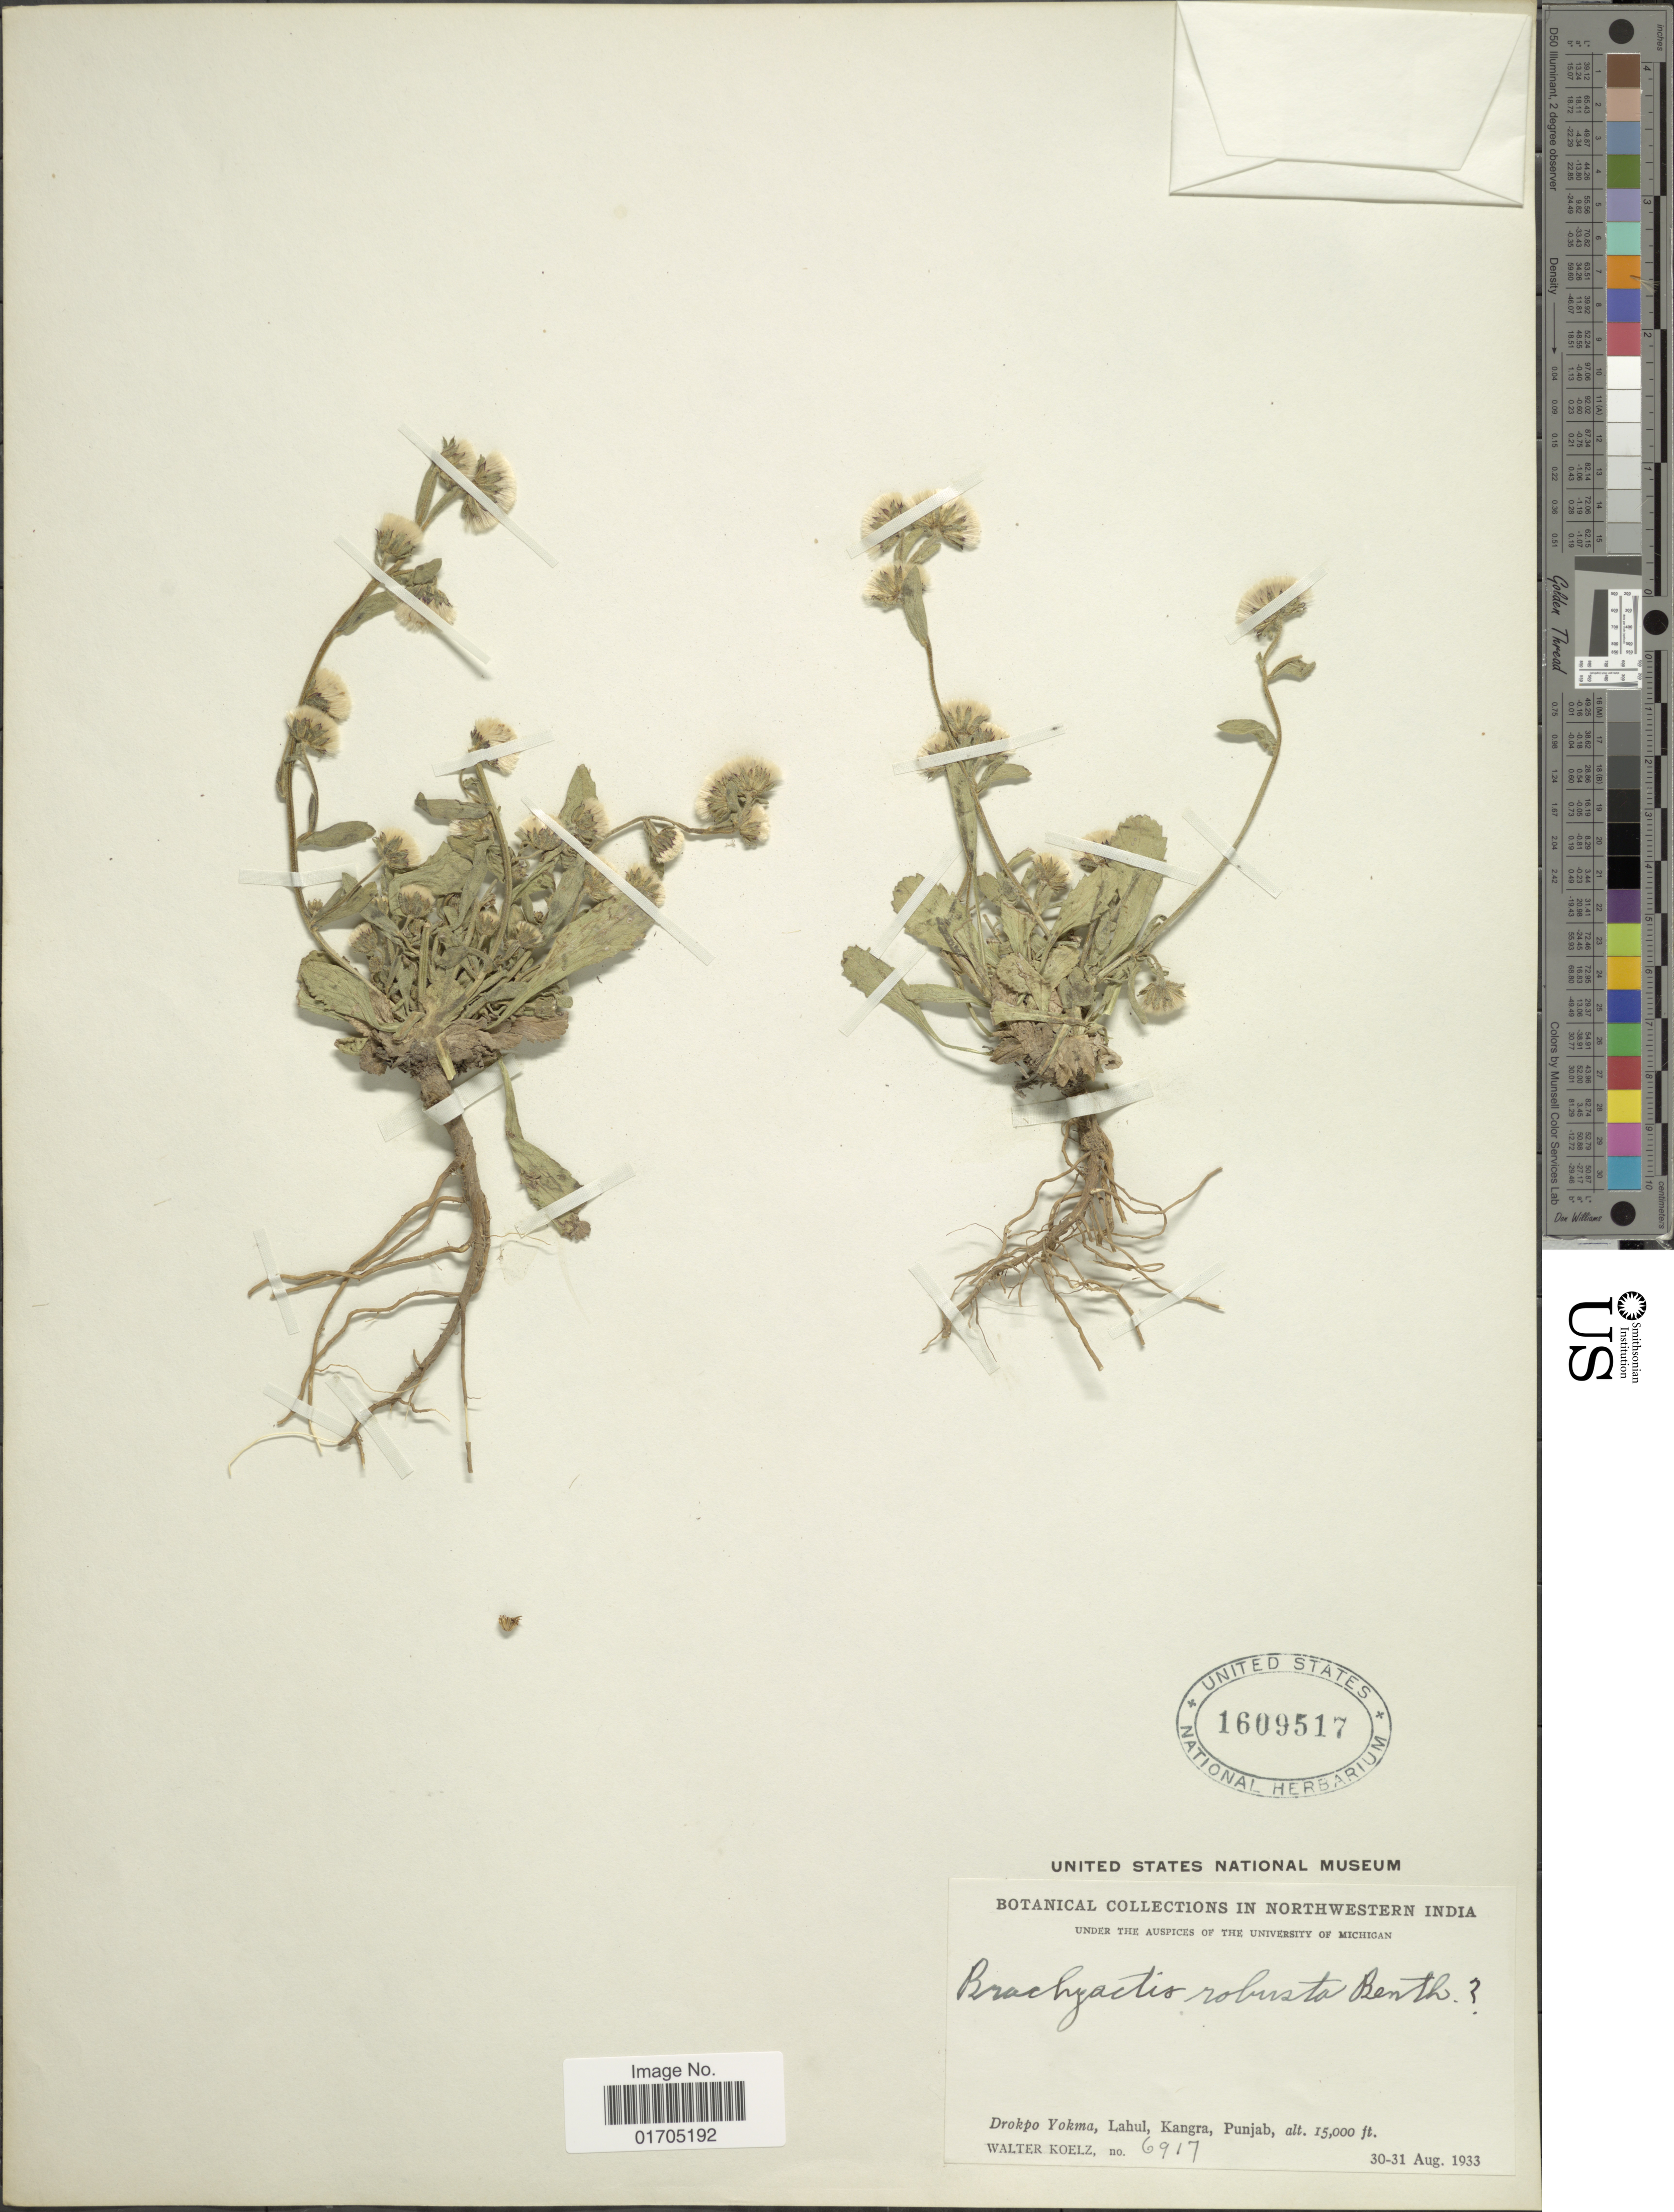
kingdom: Plantae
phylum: Tracheophyta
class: Magnoliopsida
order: Asterales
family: Asteraceae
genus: Brachyactis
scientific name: Brachyactis robusta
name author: Benth. in Hook.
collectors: W. N. Koelz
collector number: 6917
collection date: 1933-08-30/1933-08-31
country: India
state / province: Himachal Pradesh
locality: Northwestern India, Drokpo Yokma, Lahul, Kangra, Punjab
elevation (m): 4572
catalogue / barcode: US 1609517